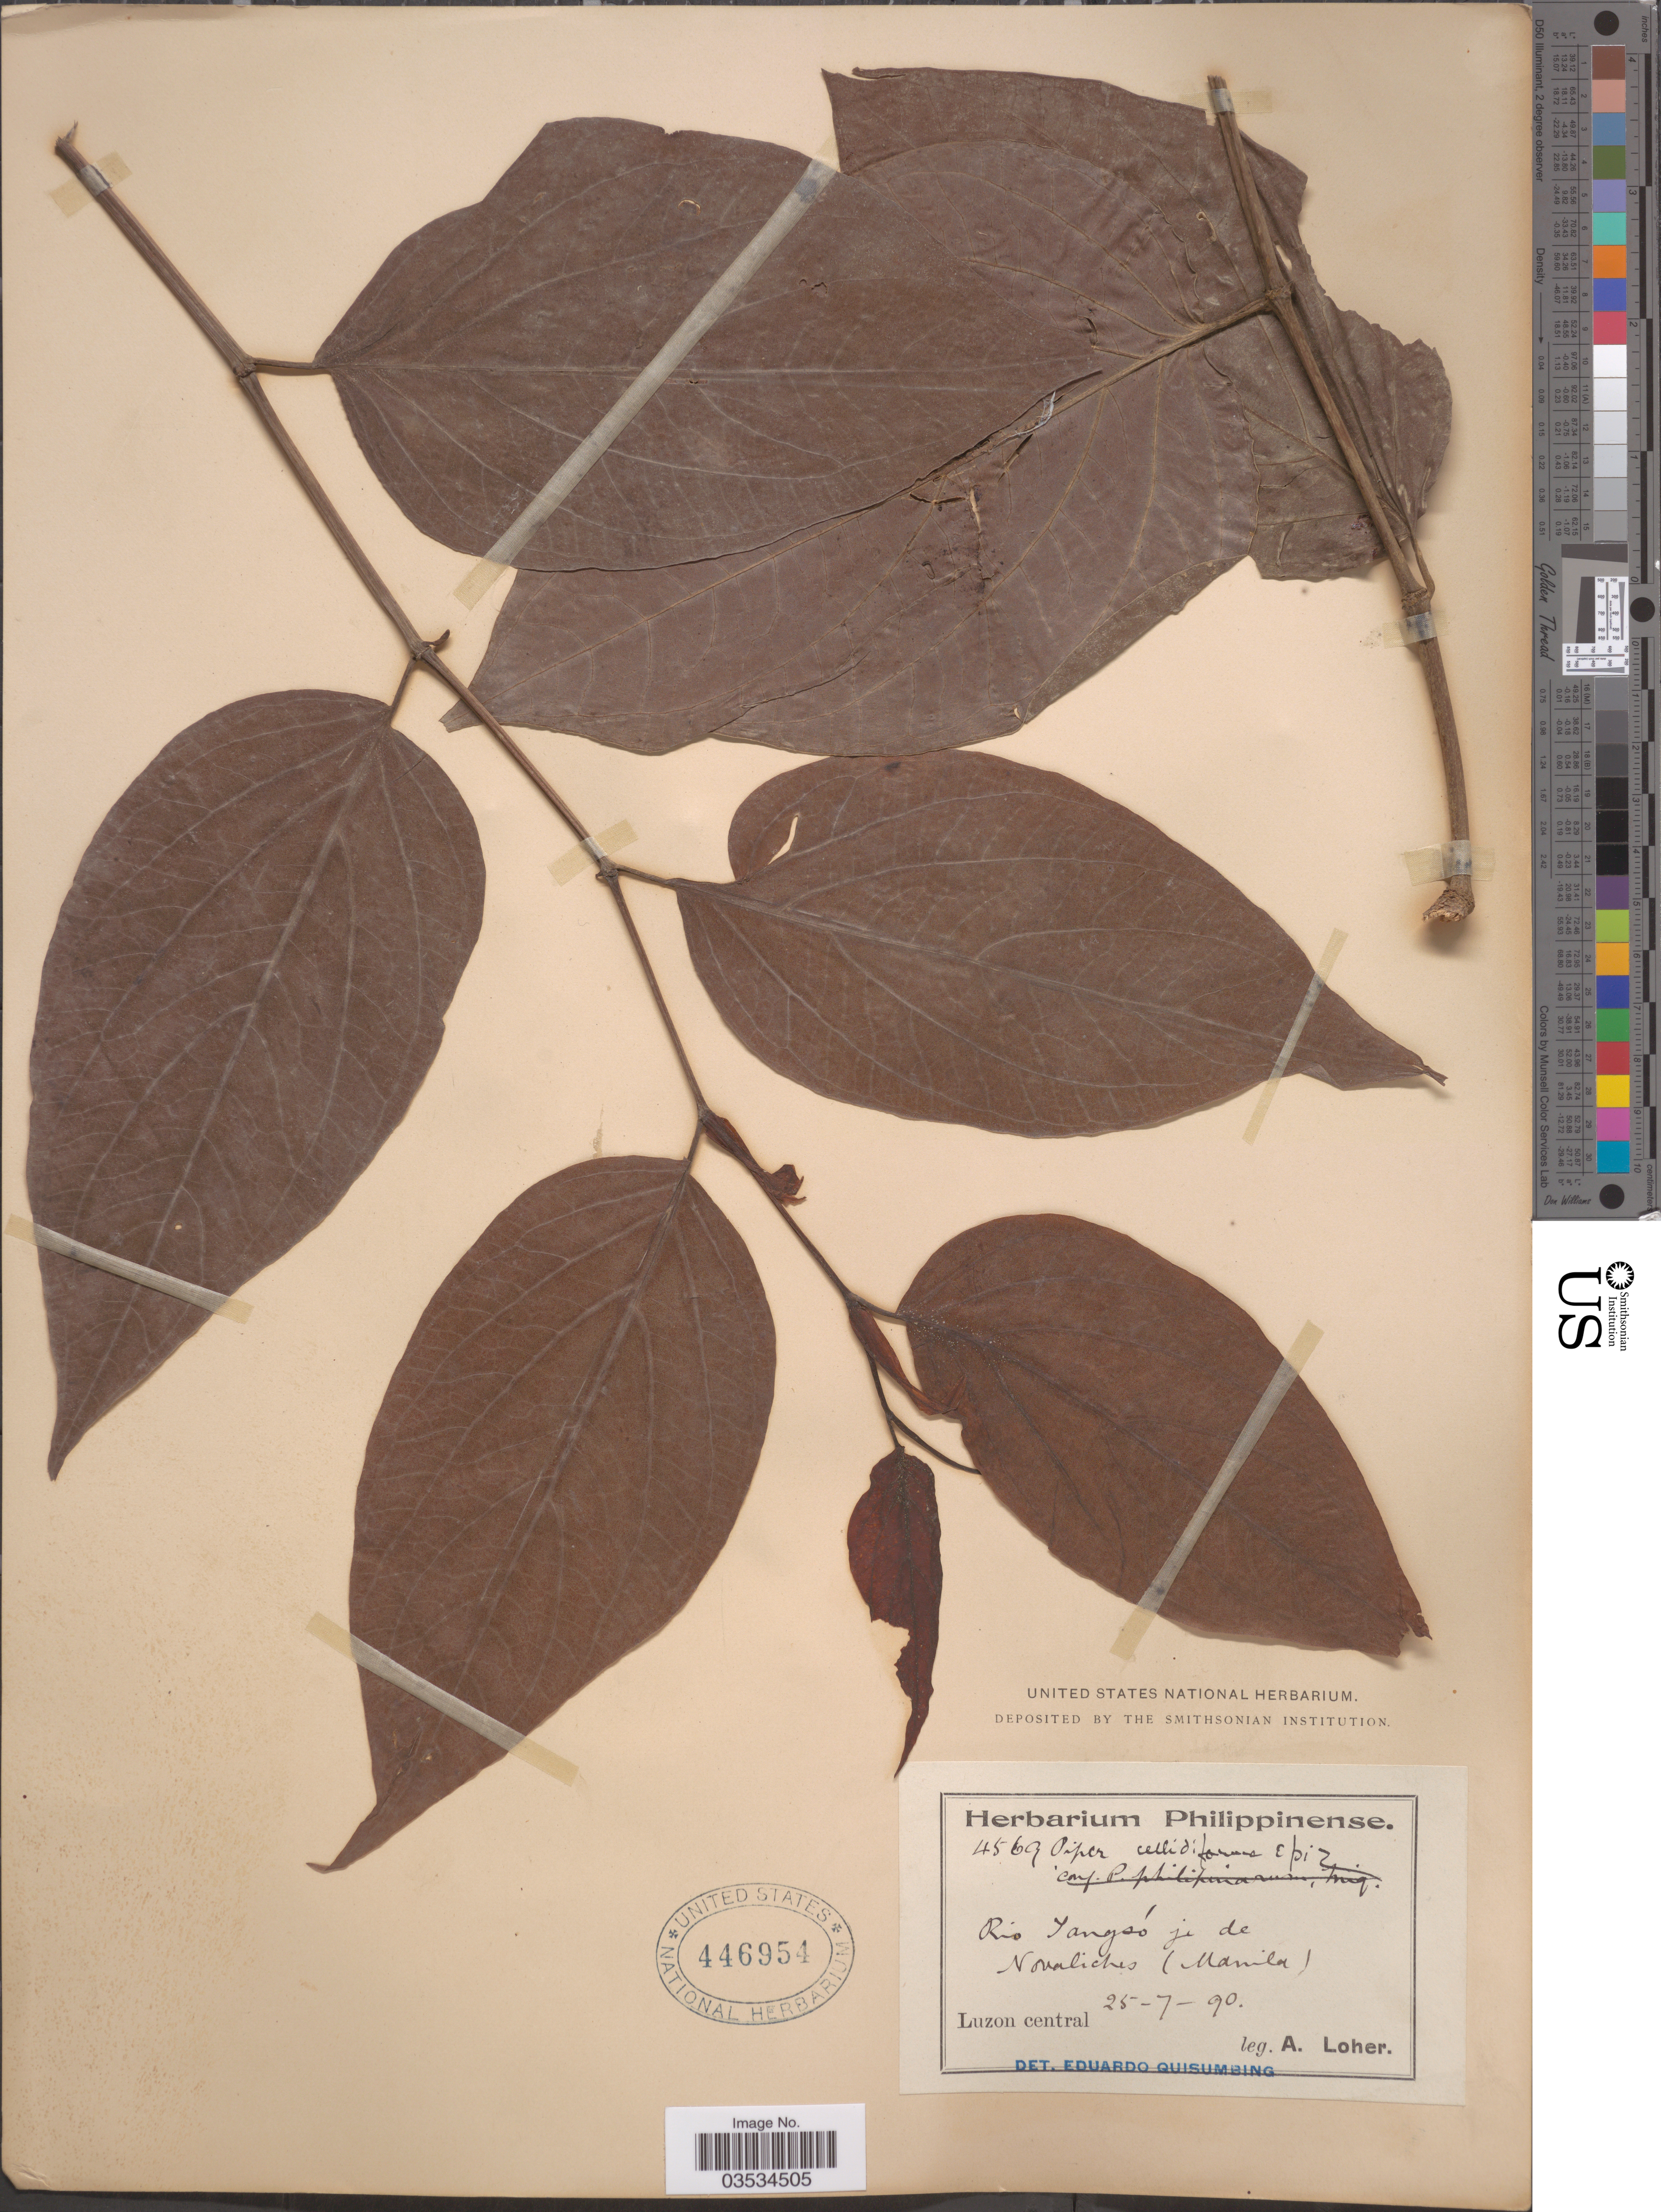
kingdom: Plantae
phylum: Tracheophyta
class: Magnoliopsida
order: Piperales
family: Piperaceae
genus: Piper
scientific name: Piper celtidiforme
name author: Opiz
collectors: A. Loher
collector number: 4569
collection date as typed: Transcribed d/m/y: 25/7/90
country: Philippines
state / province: Central Luzon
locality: Rio Tangsó (misspelling of Tangeo) je de Novaliches (Manila). Luzon central.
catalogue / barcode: US 446954